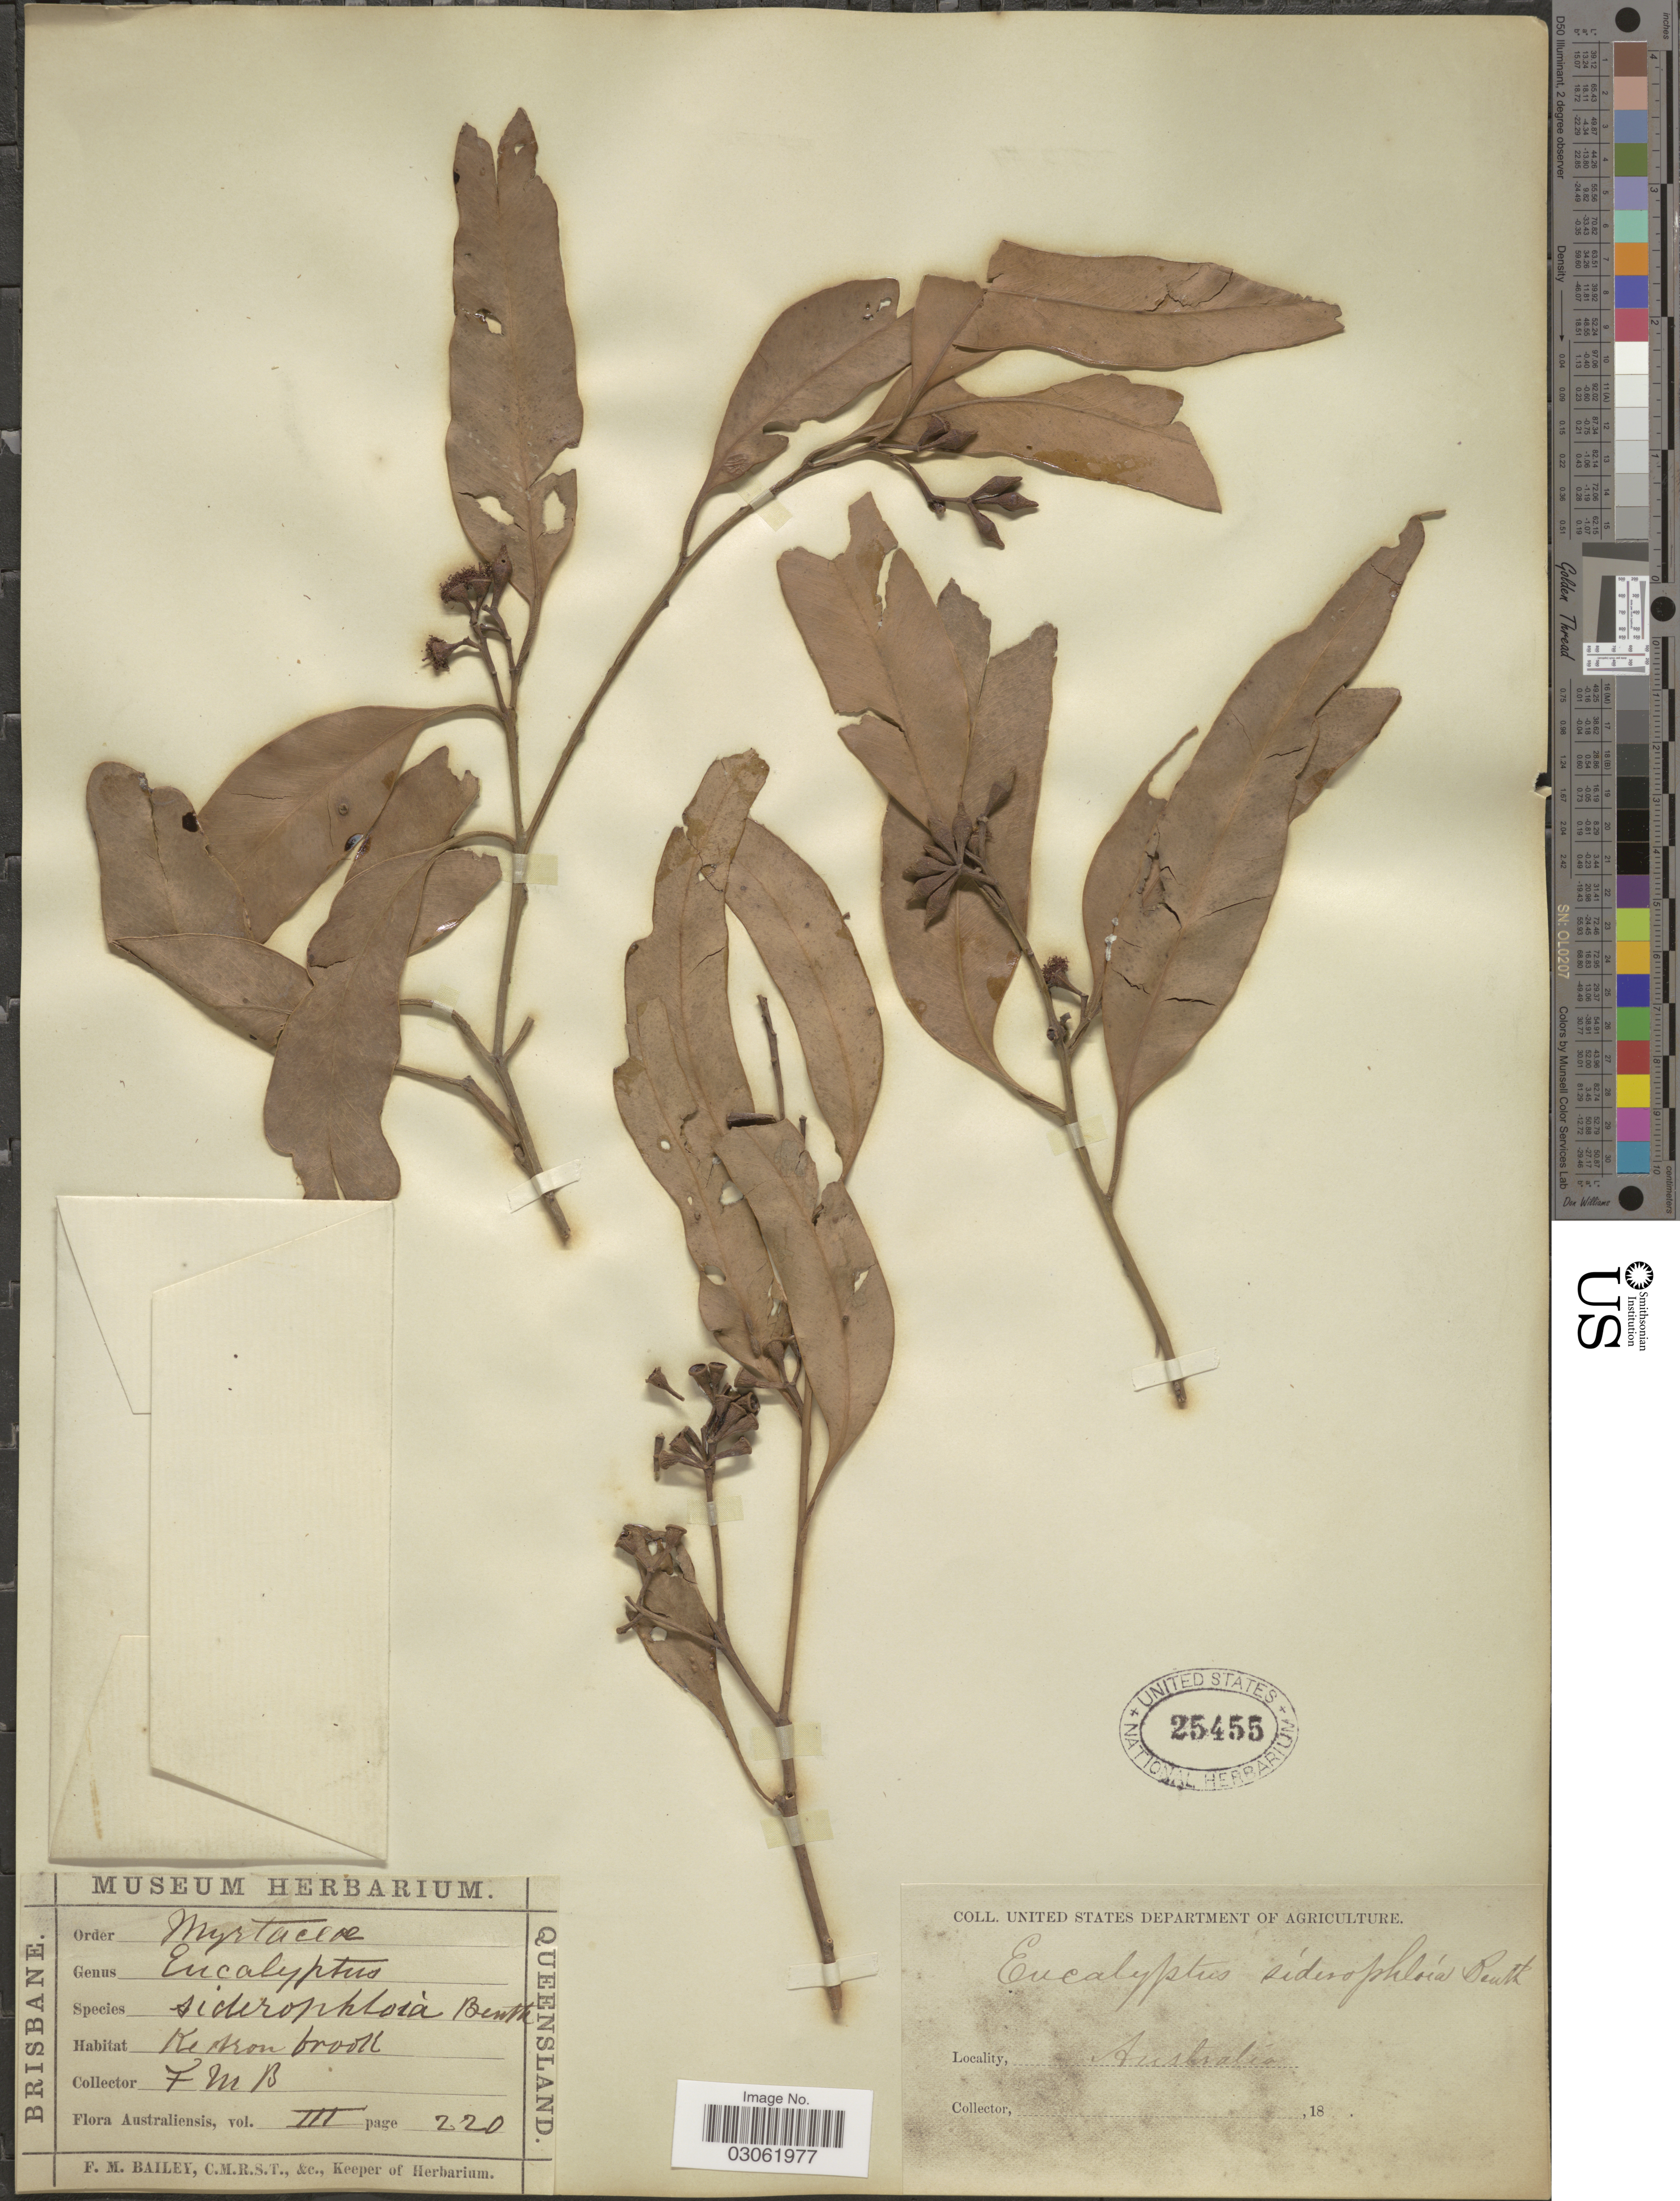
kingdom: Plantae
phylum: Tracheophyta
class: Magnoliopsida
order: Myrtales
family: Myrtaceae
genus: Eucalyptus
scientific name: Eucalyptus siderophloia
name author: Benth.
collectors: F. M. Bailey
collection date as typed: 18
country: Australia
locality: Kedron Brook.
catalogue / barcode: US 25455